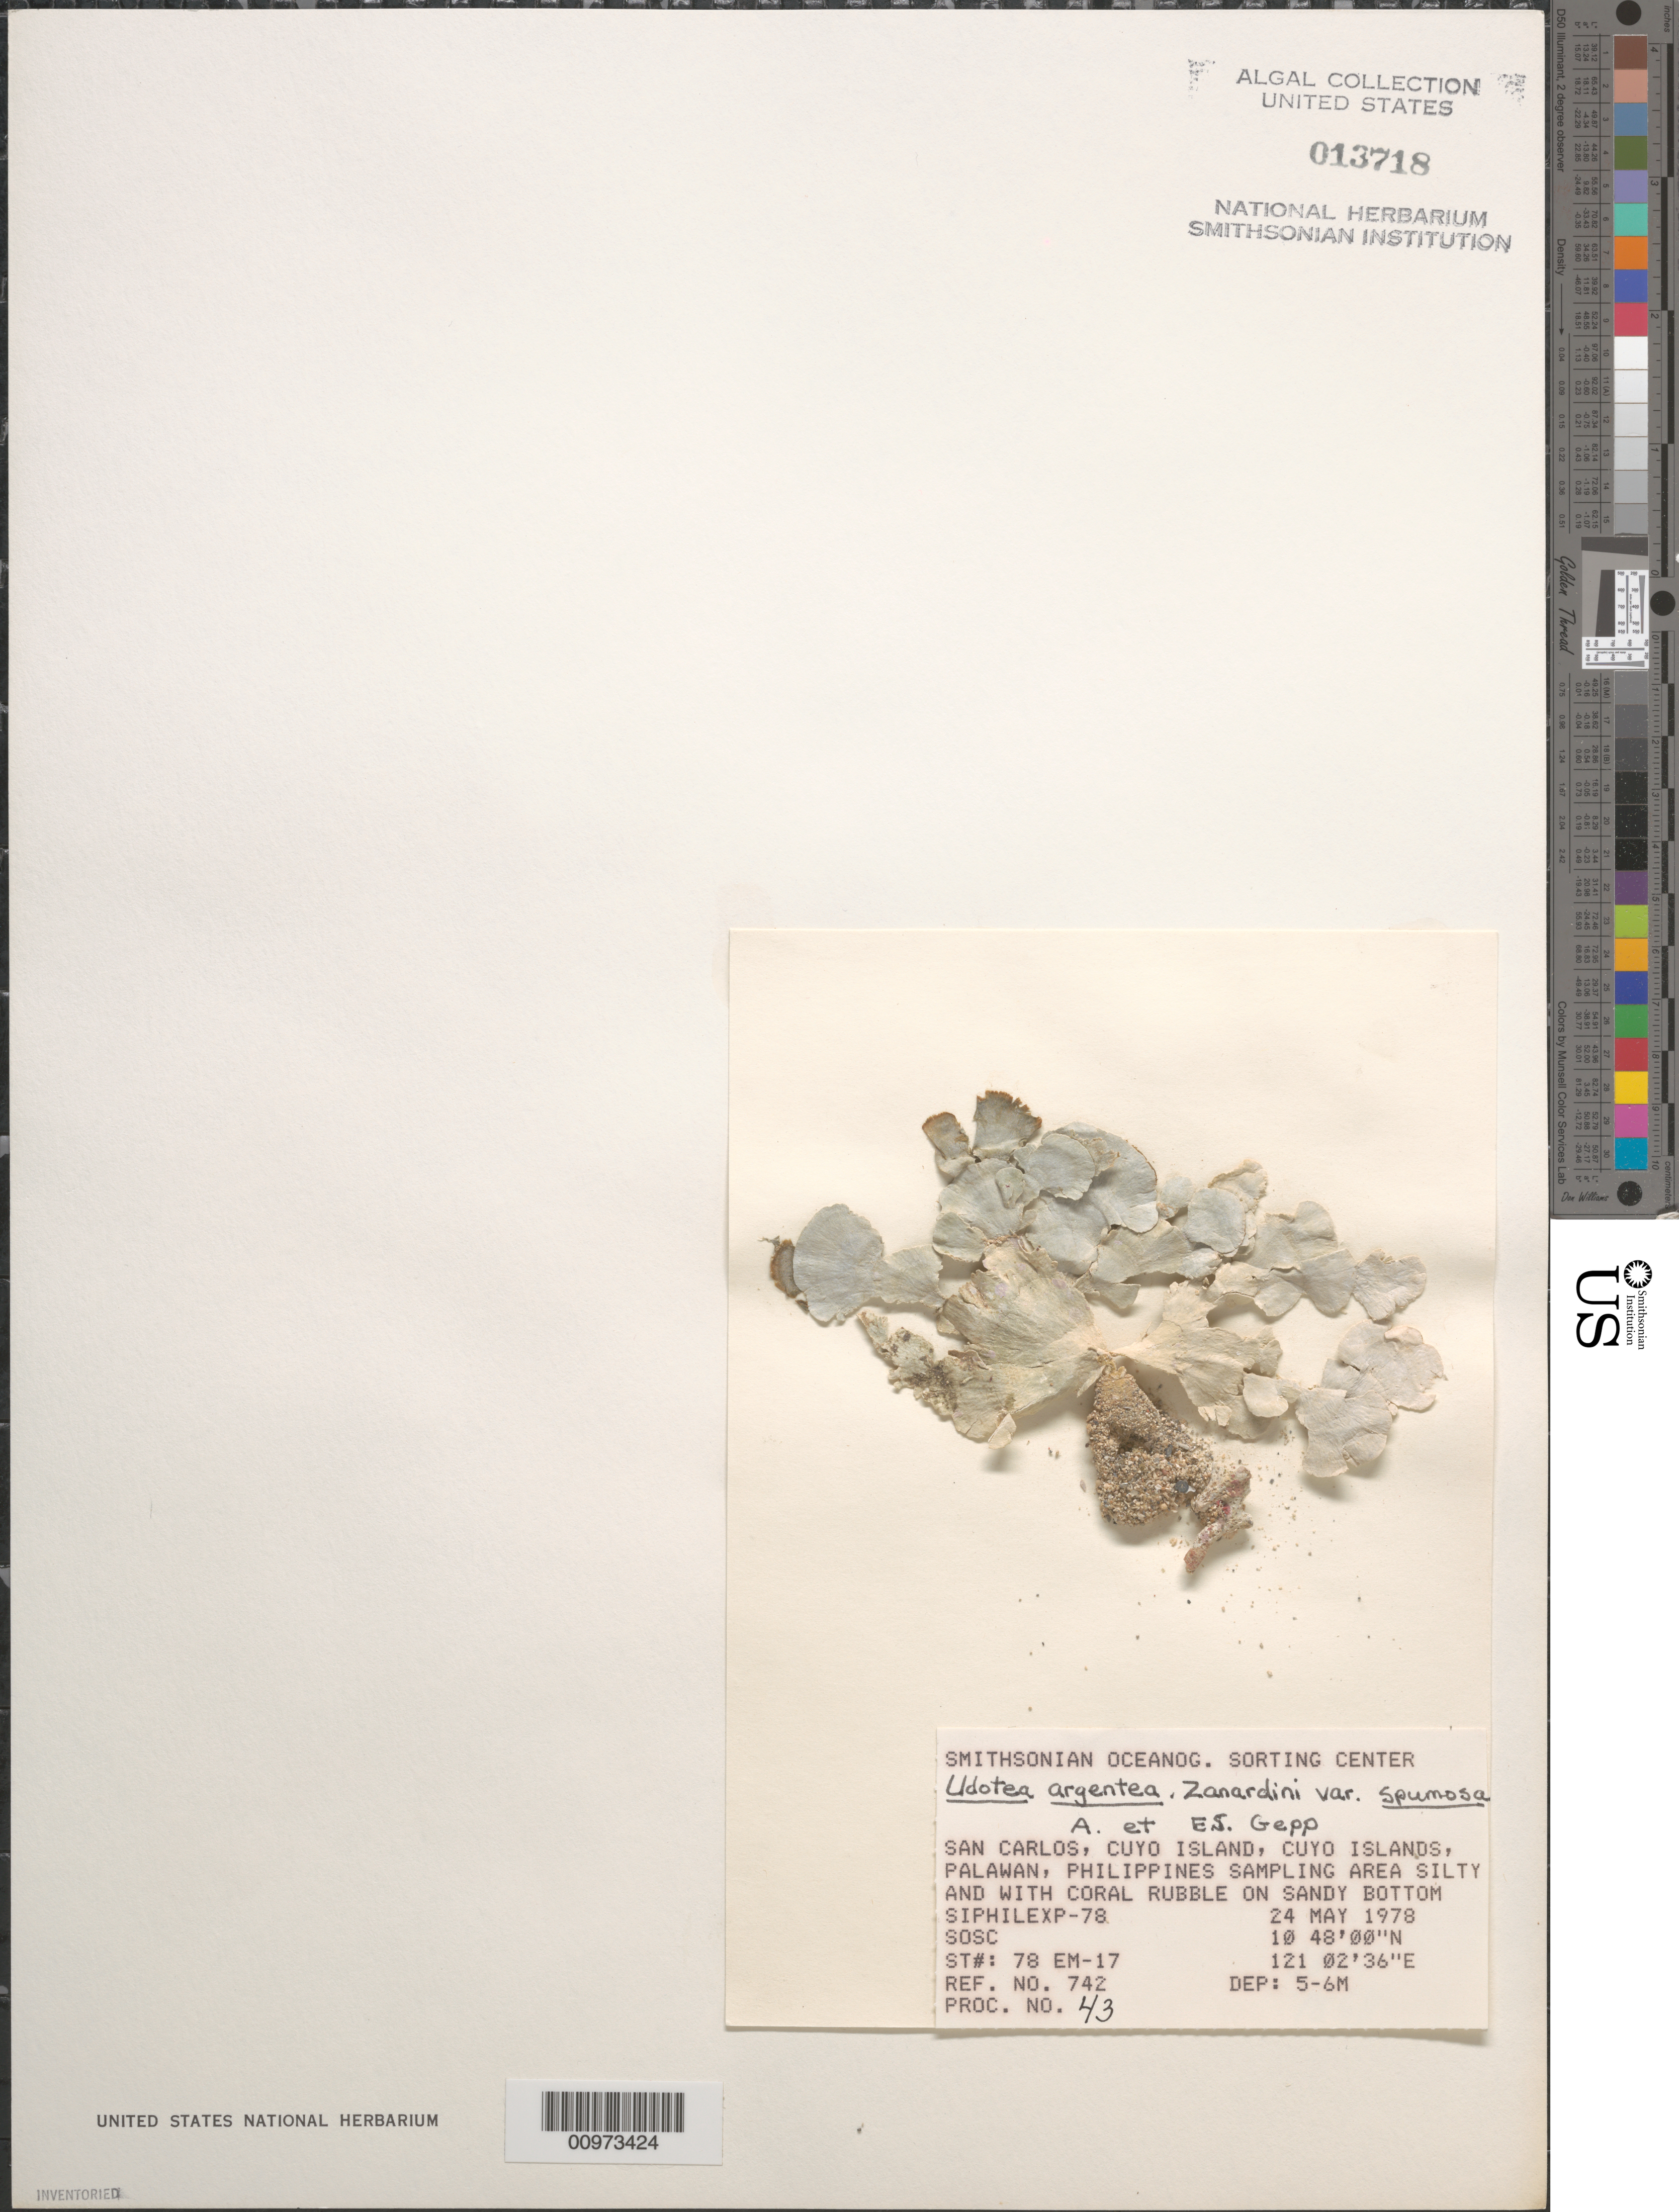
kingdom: Plantae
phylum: Chlorophyta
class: Ulvophyceae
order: Bryopsidales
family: Udoteaceae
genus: Udotea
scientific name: Udotea argentea var. spumosa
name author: A. Gepp & E. Gepp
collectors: SOSC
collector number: Station 78 EM-17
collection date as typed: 24 May 1978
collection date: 1978-05-24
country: Philippines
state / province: Mimaropa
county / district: Palawan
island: Cuyo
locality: San Carlos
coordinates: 10 48' 00" N, 121 02' 36" E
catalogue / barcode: US 13718